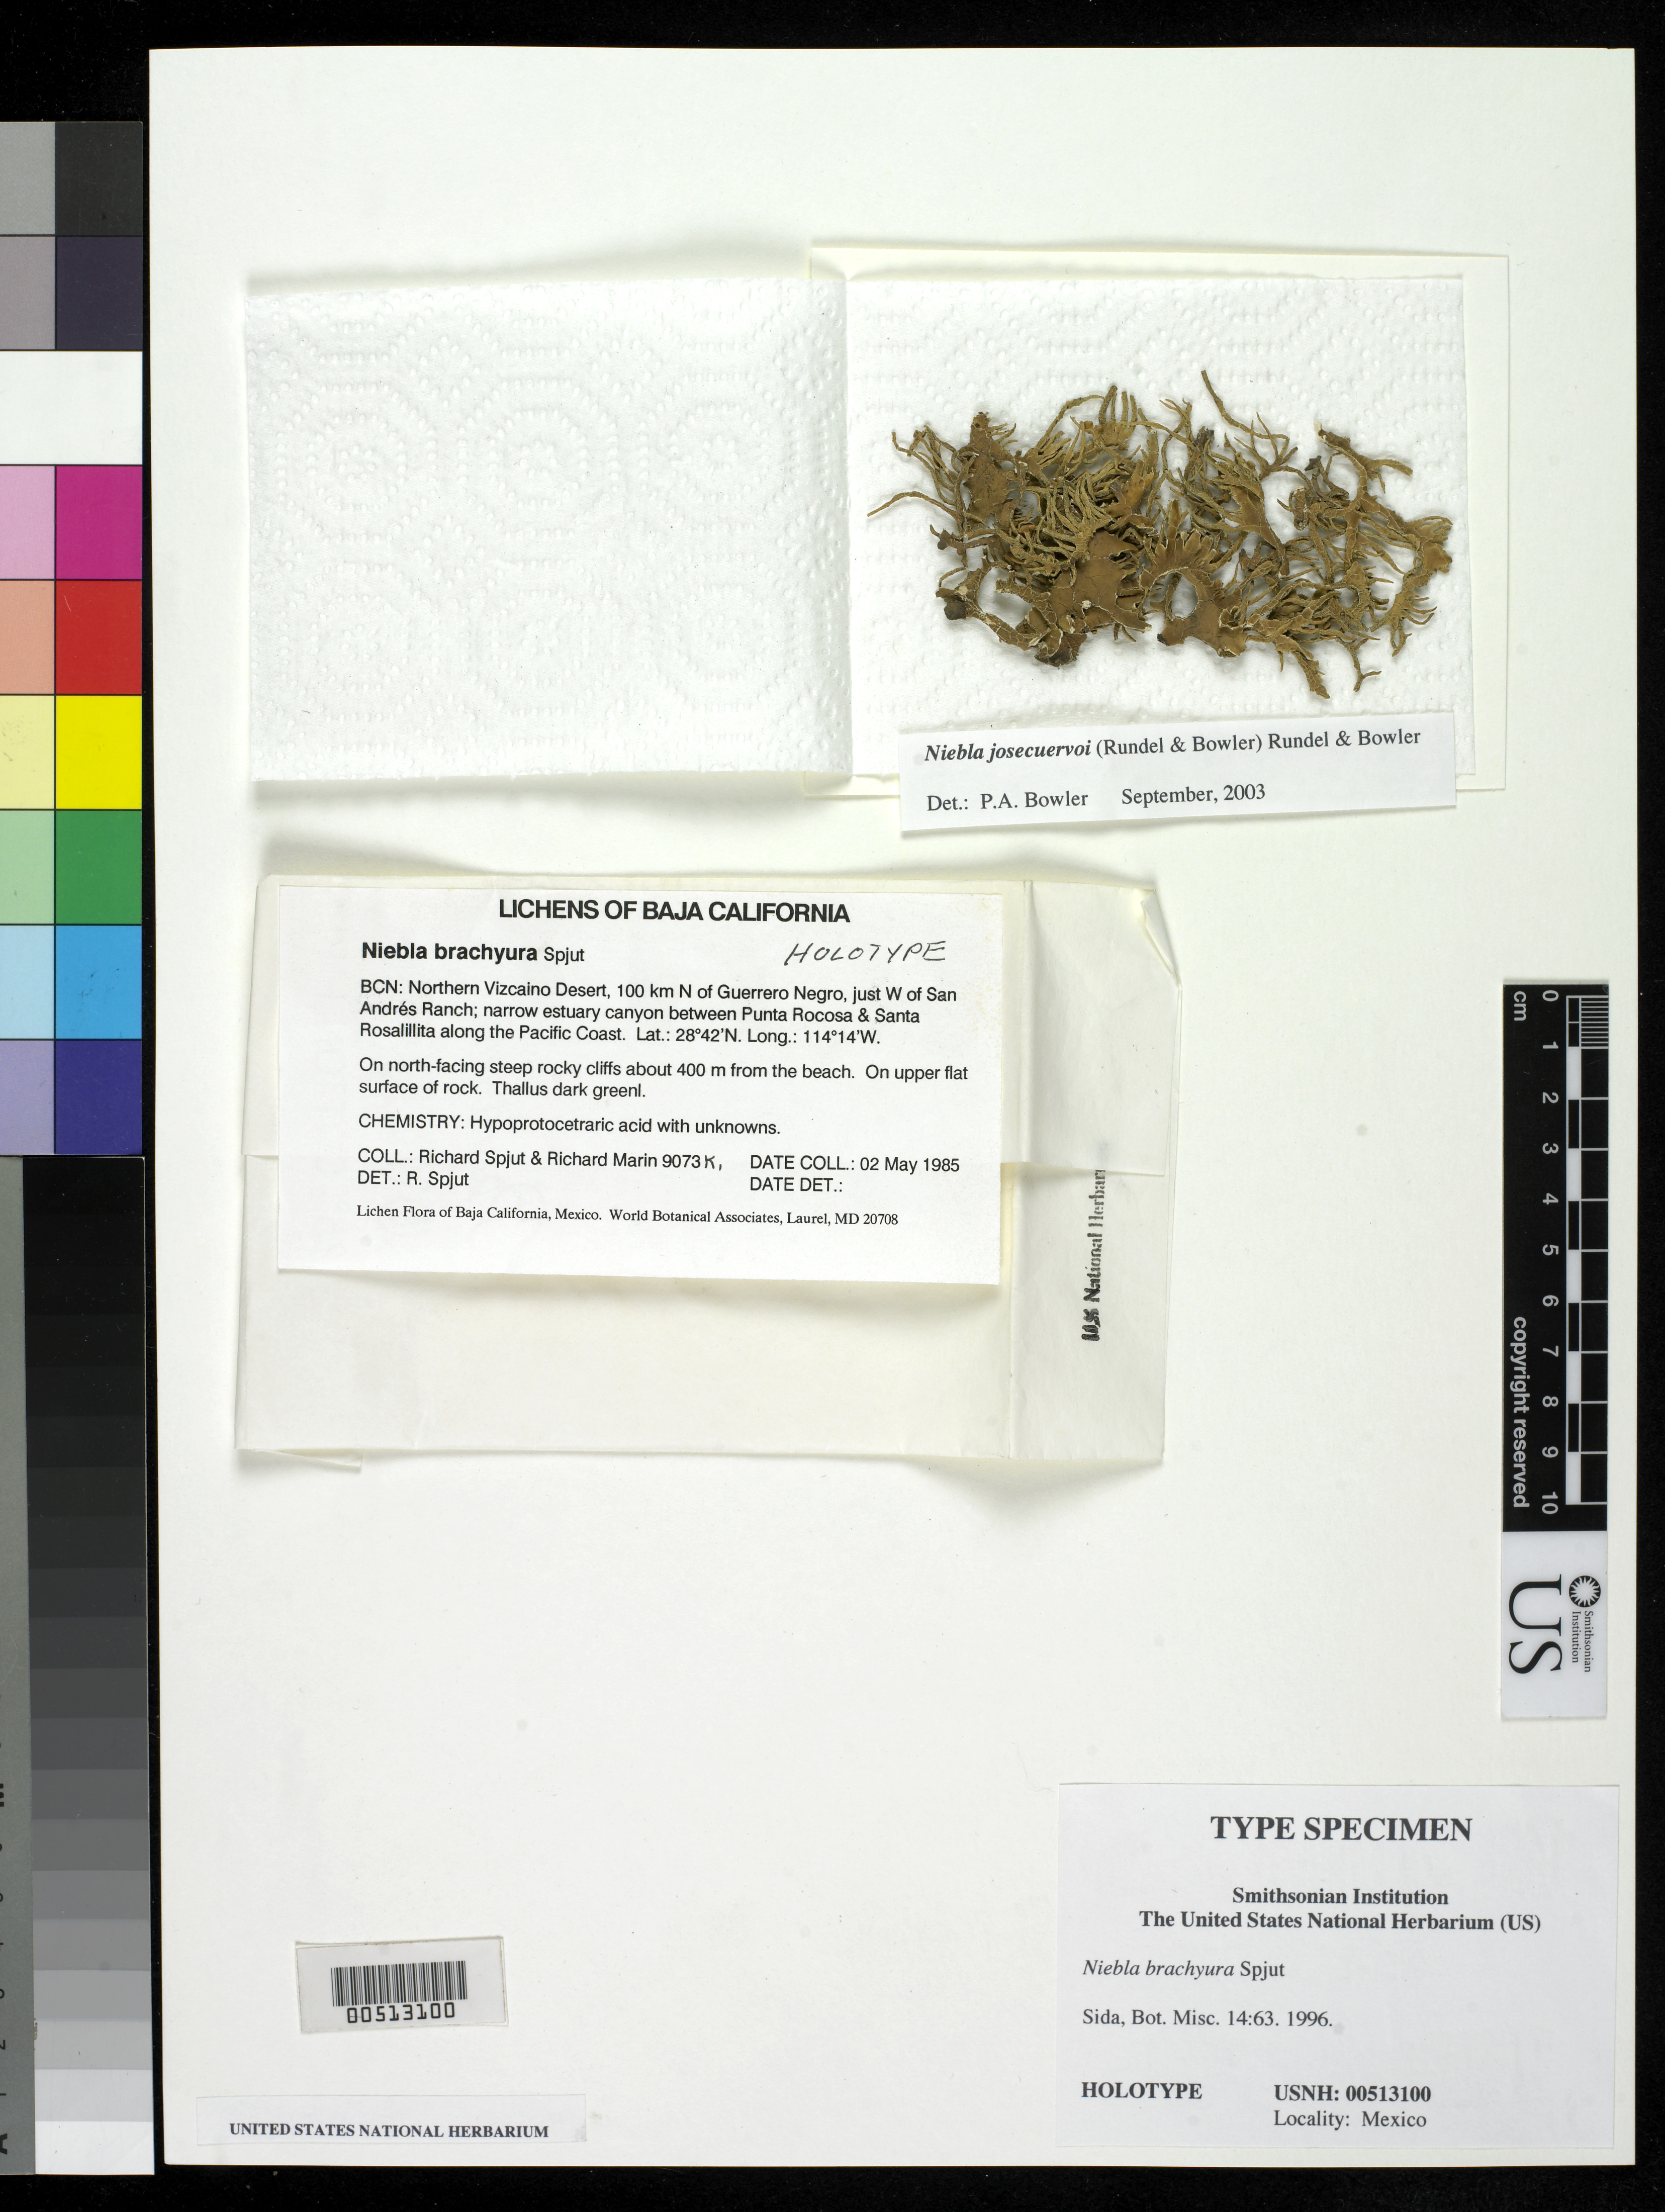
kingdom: Fungi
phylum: Ascomycota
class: Lecanoromycetes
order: Lecanorales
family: Ramalinaceae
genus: Niebla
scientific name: Niebla brachyura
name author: Spjut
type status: Holotype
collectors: R. Spjut & R. Williams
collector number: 9073k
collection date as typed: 02 May 1985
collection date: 1985-05-02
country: Mexico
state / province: Baja California Norte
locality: N Vizaino Desert, 100 km N of Guerrero Negro, W of San Andres Ranch, estuary canyon between Punta Rocosa & Santa Rosalillita.